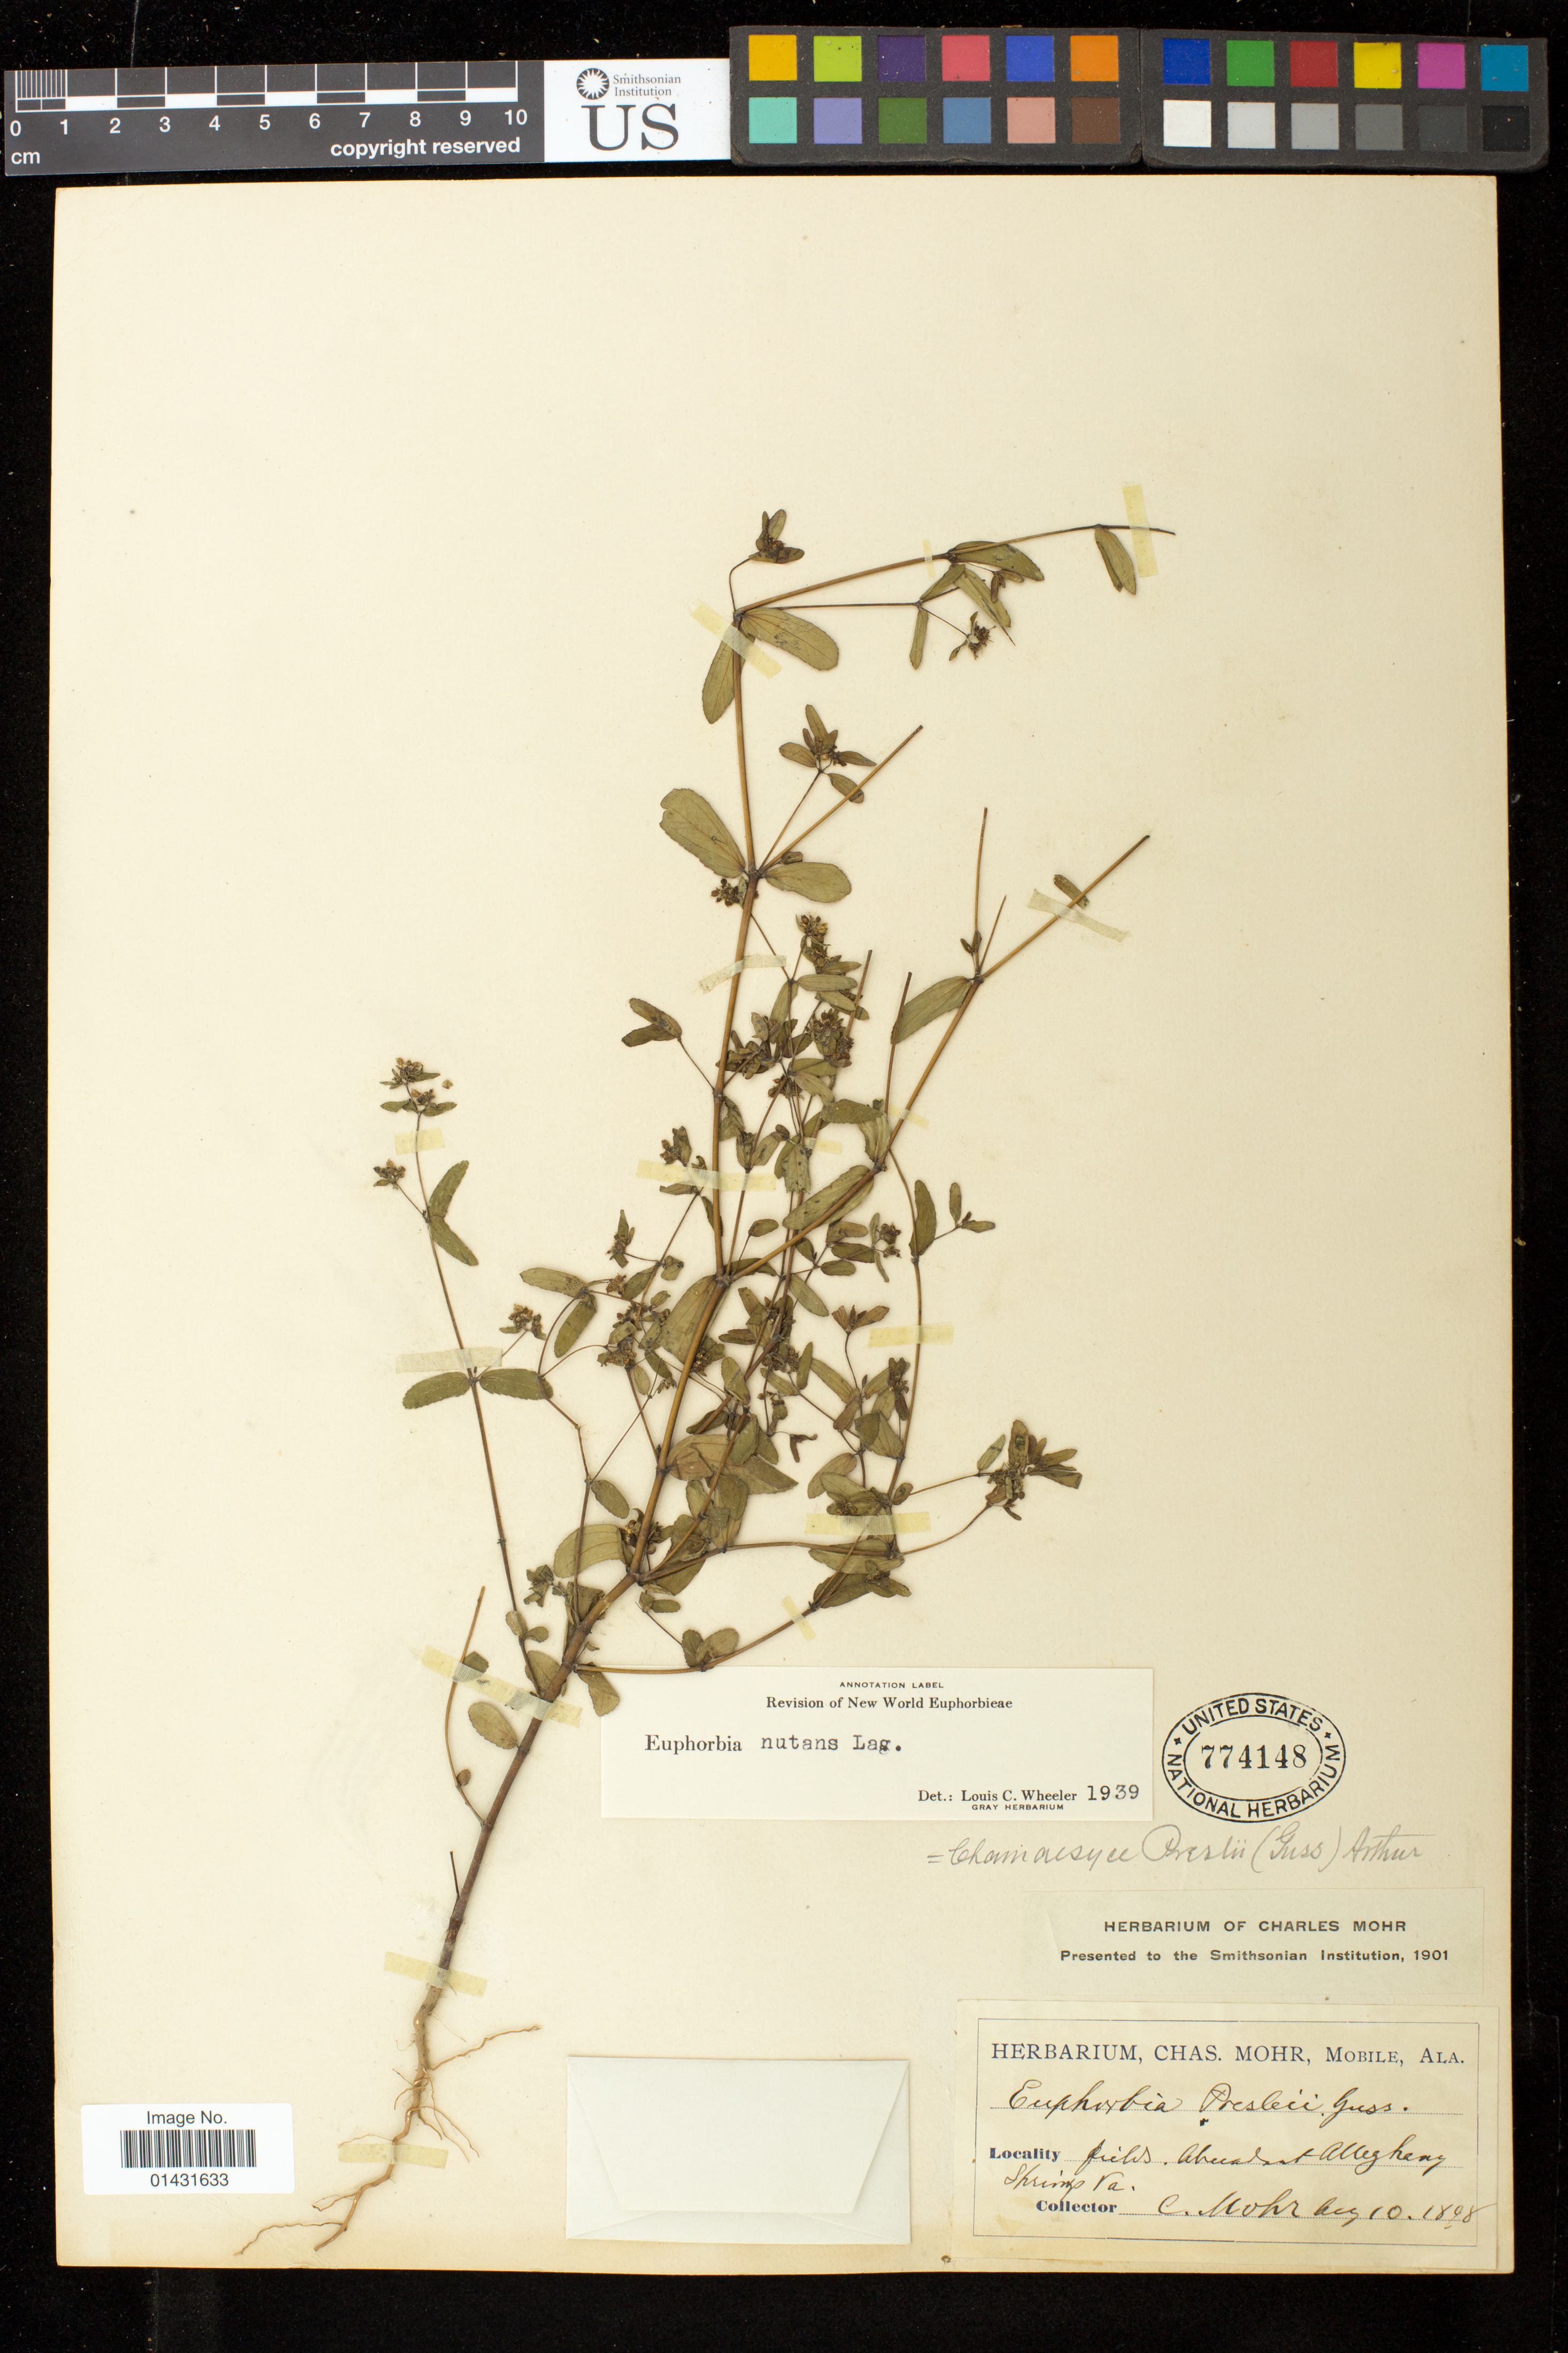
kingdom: Plantae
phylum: Tracheophyta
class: Magnoliopsida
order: Malpighiales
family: Euphorbiaceae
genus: Euphorbia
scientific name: Euphorbia hypericifolia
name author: L.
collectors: C. T. Mohr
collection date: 1898-08-10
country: United States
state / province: Virginia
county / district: Montgomery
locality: fields, abundant Allegheny Springs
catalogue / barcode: US 774148